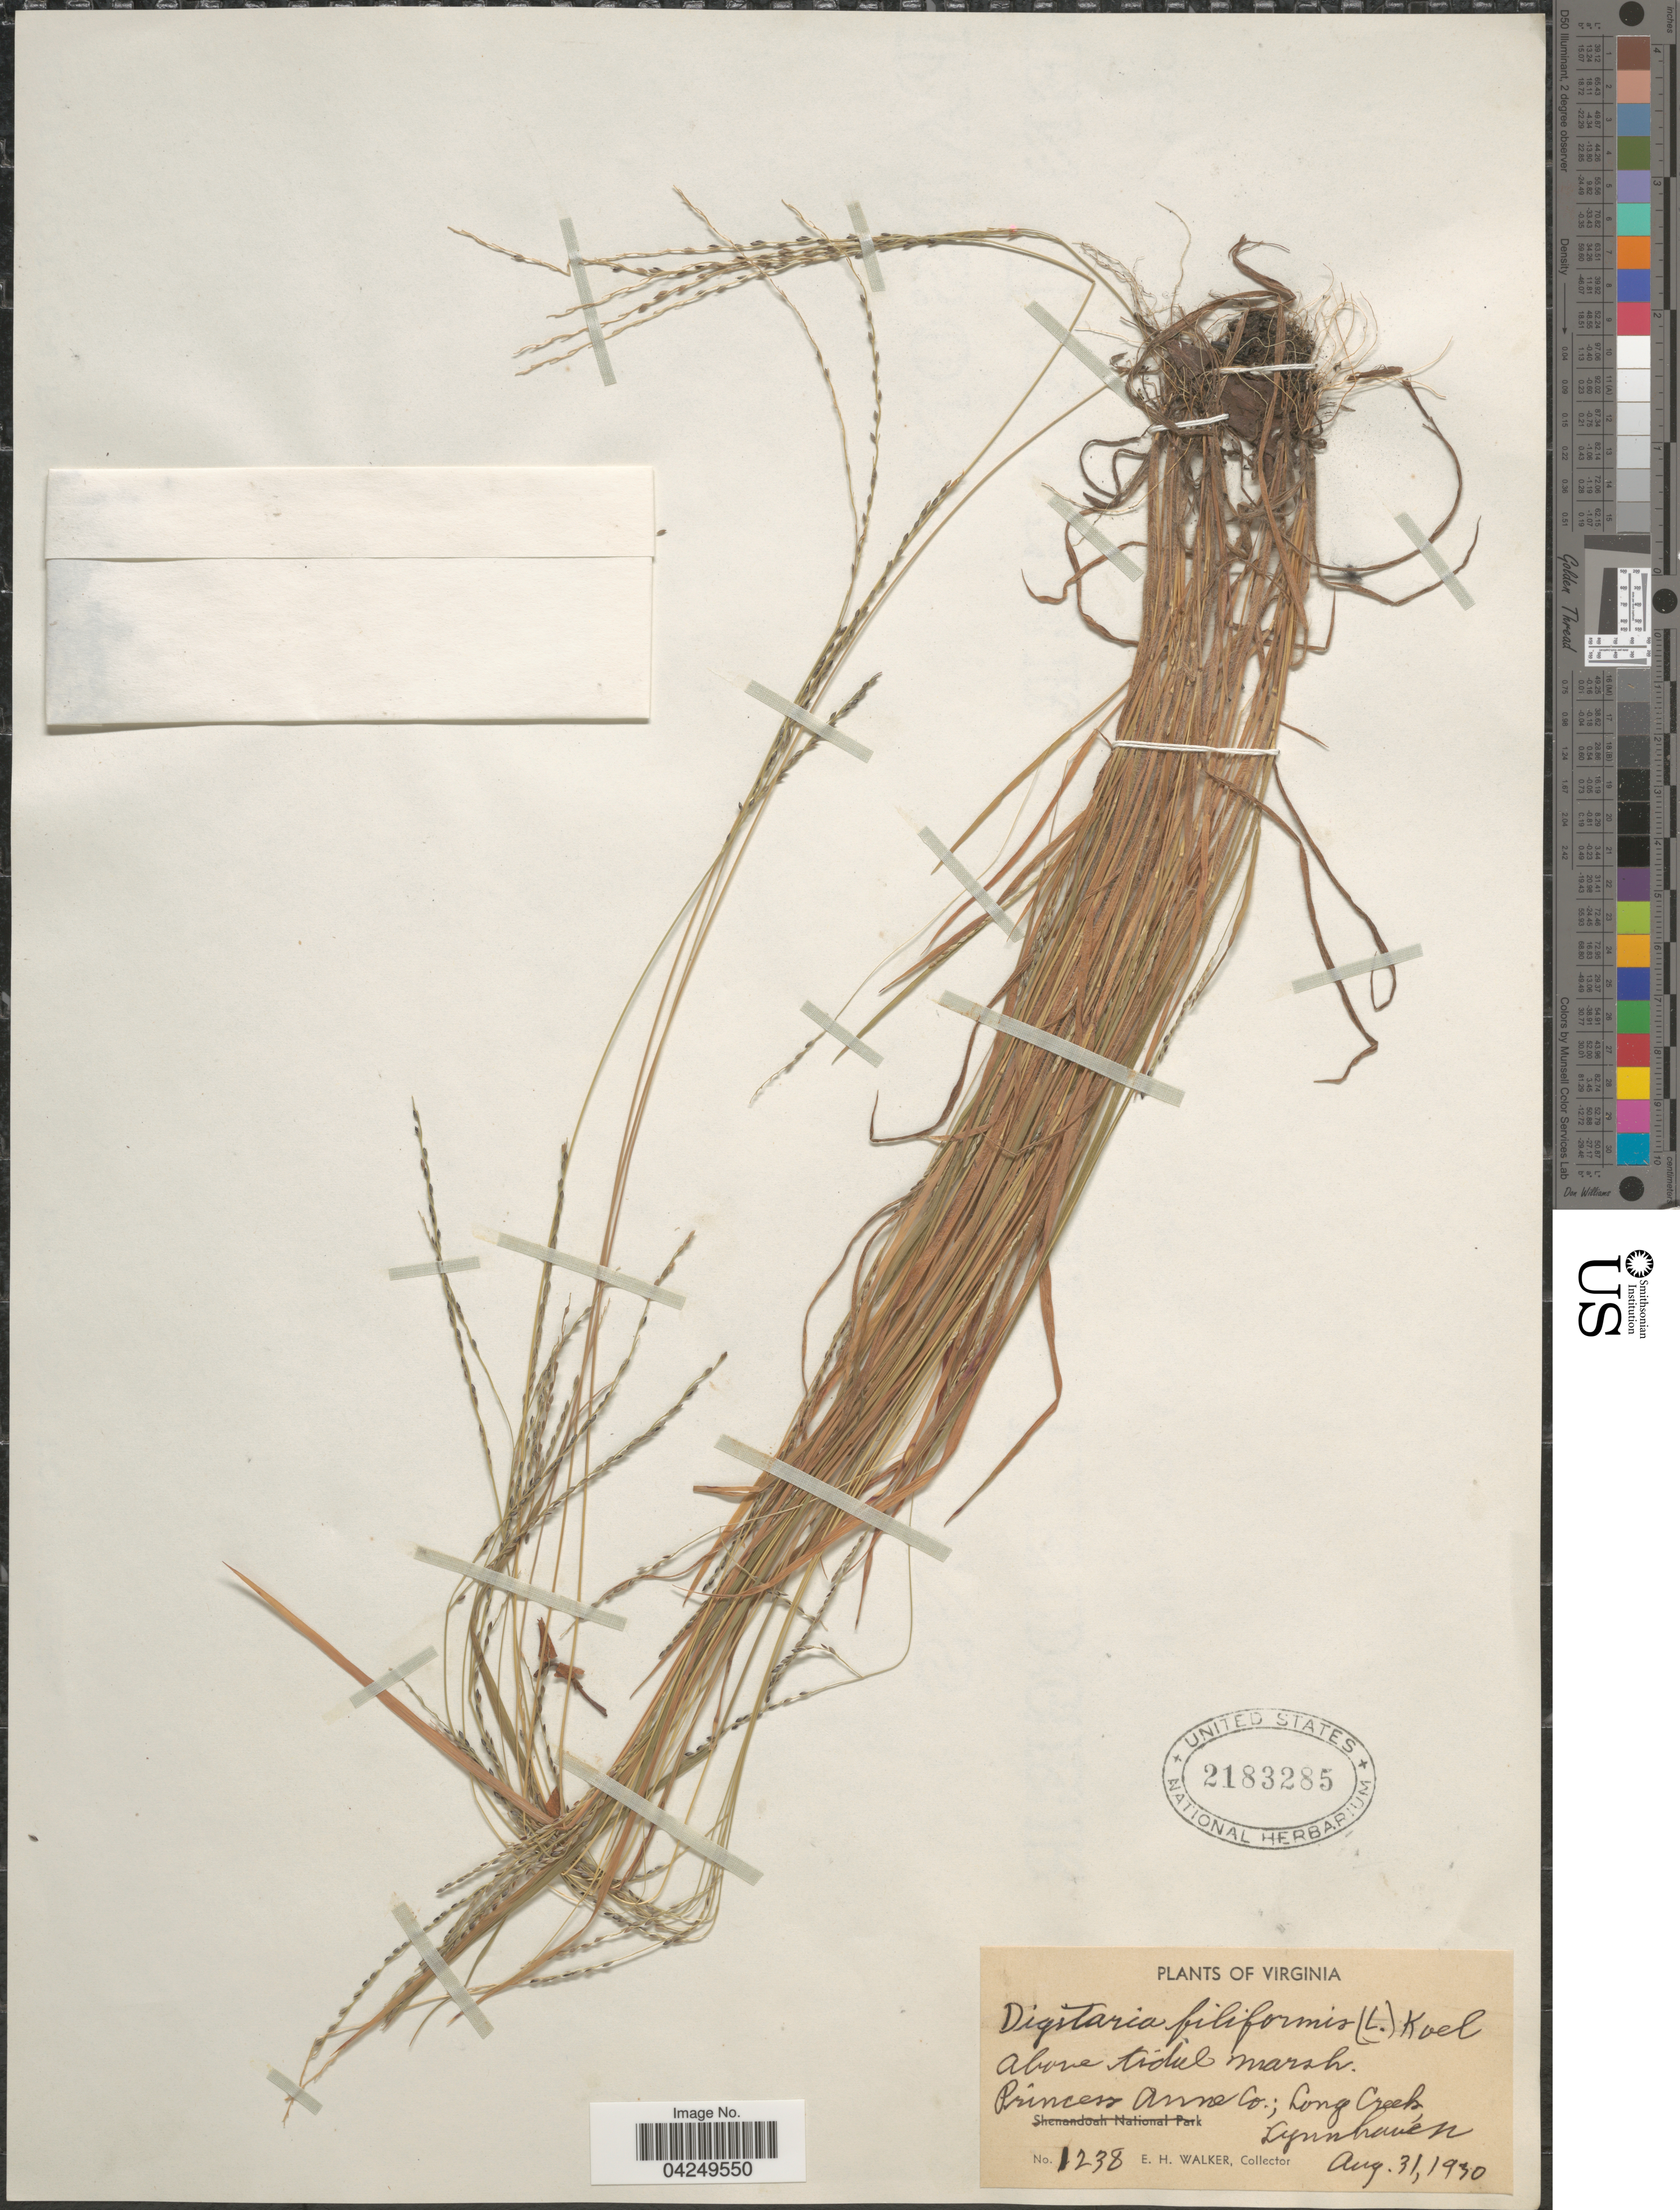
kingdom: Plantae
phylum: Tracheophyta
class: Liliopsida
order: Poales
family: Poaceae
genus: Digitaria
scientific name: Digitaria filiformis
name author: (L.) Koeler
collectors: E. H. Walker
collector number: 1238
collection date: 1930-08-31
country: United States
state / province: Virginia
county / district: City of Virginia Beach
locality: Above tidal marsh. Princess Anne Co.; Long Creek Lynnhaven.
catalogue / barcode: US 2183285